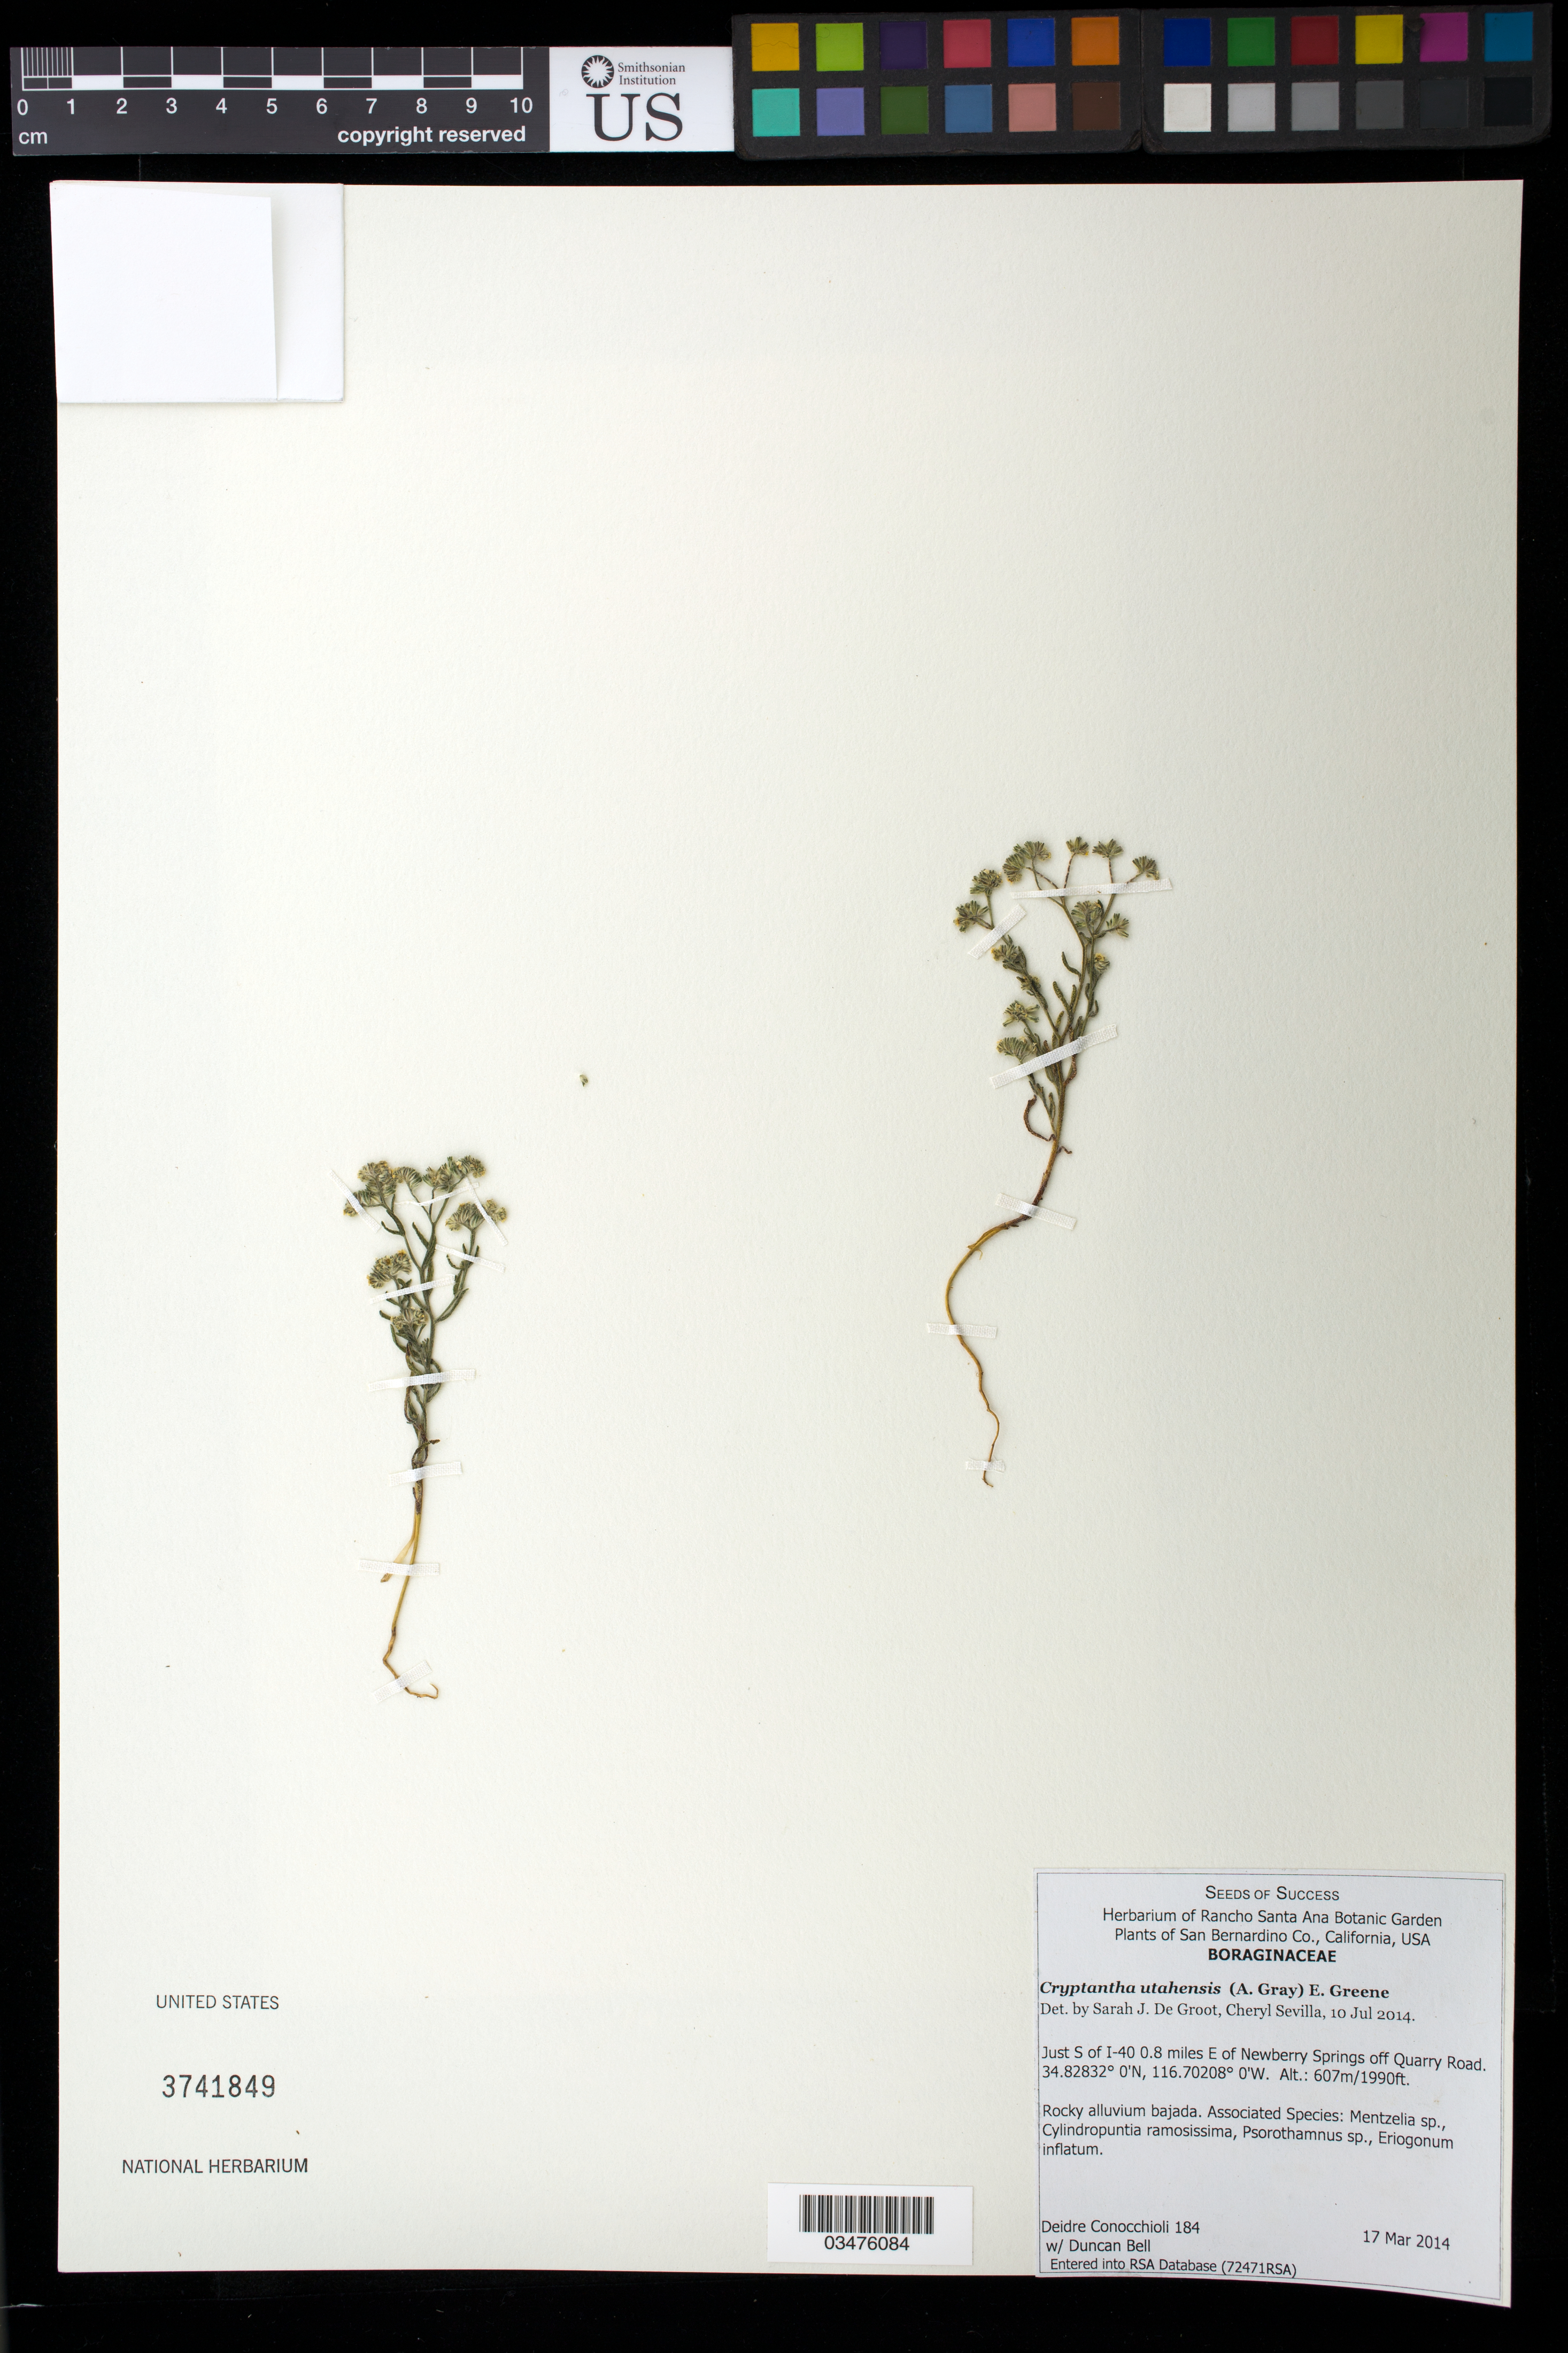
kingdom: Plantae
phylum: Tracheophyta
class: Magnoliopsida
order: Boraginales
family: Boraginaceae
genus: Cryptantha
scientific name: Cryptantha utahensis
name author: (A. Gray) Greene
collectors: D. Conocchioli & D. S. Bell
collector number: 184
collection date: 2014-03-17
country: United States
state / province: California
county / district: San Bernardino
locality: S of I-40 0.8 mi. E of Newberry Springs off Quarry Road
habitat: Rocky alluvium bajada. With Mentzelia sp, Psorothamnus sp., ect.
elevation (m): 607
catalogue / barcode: US 3741849